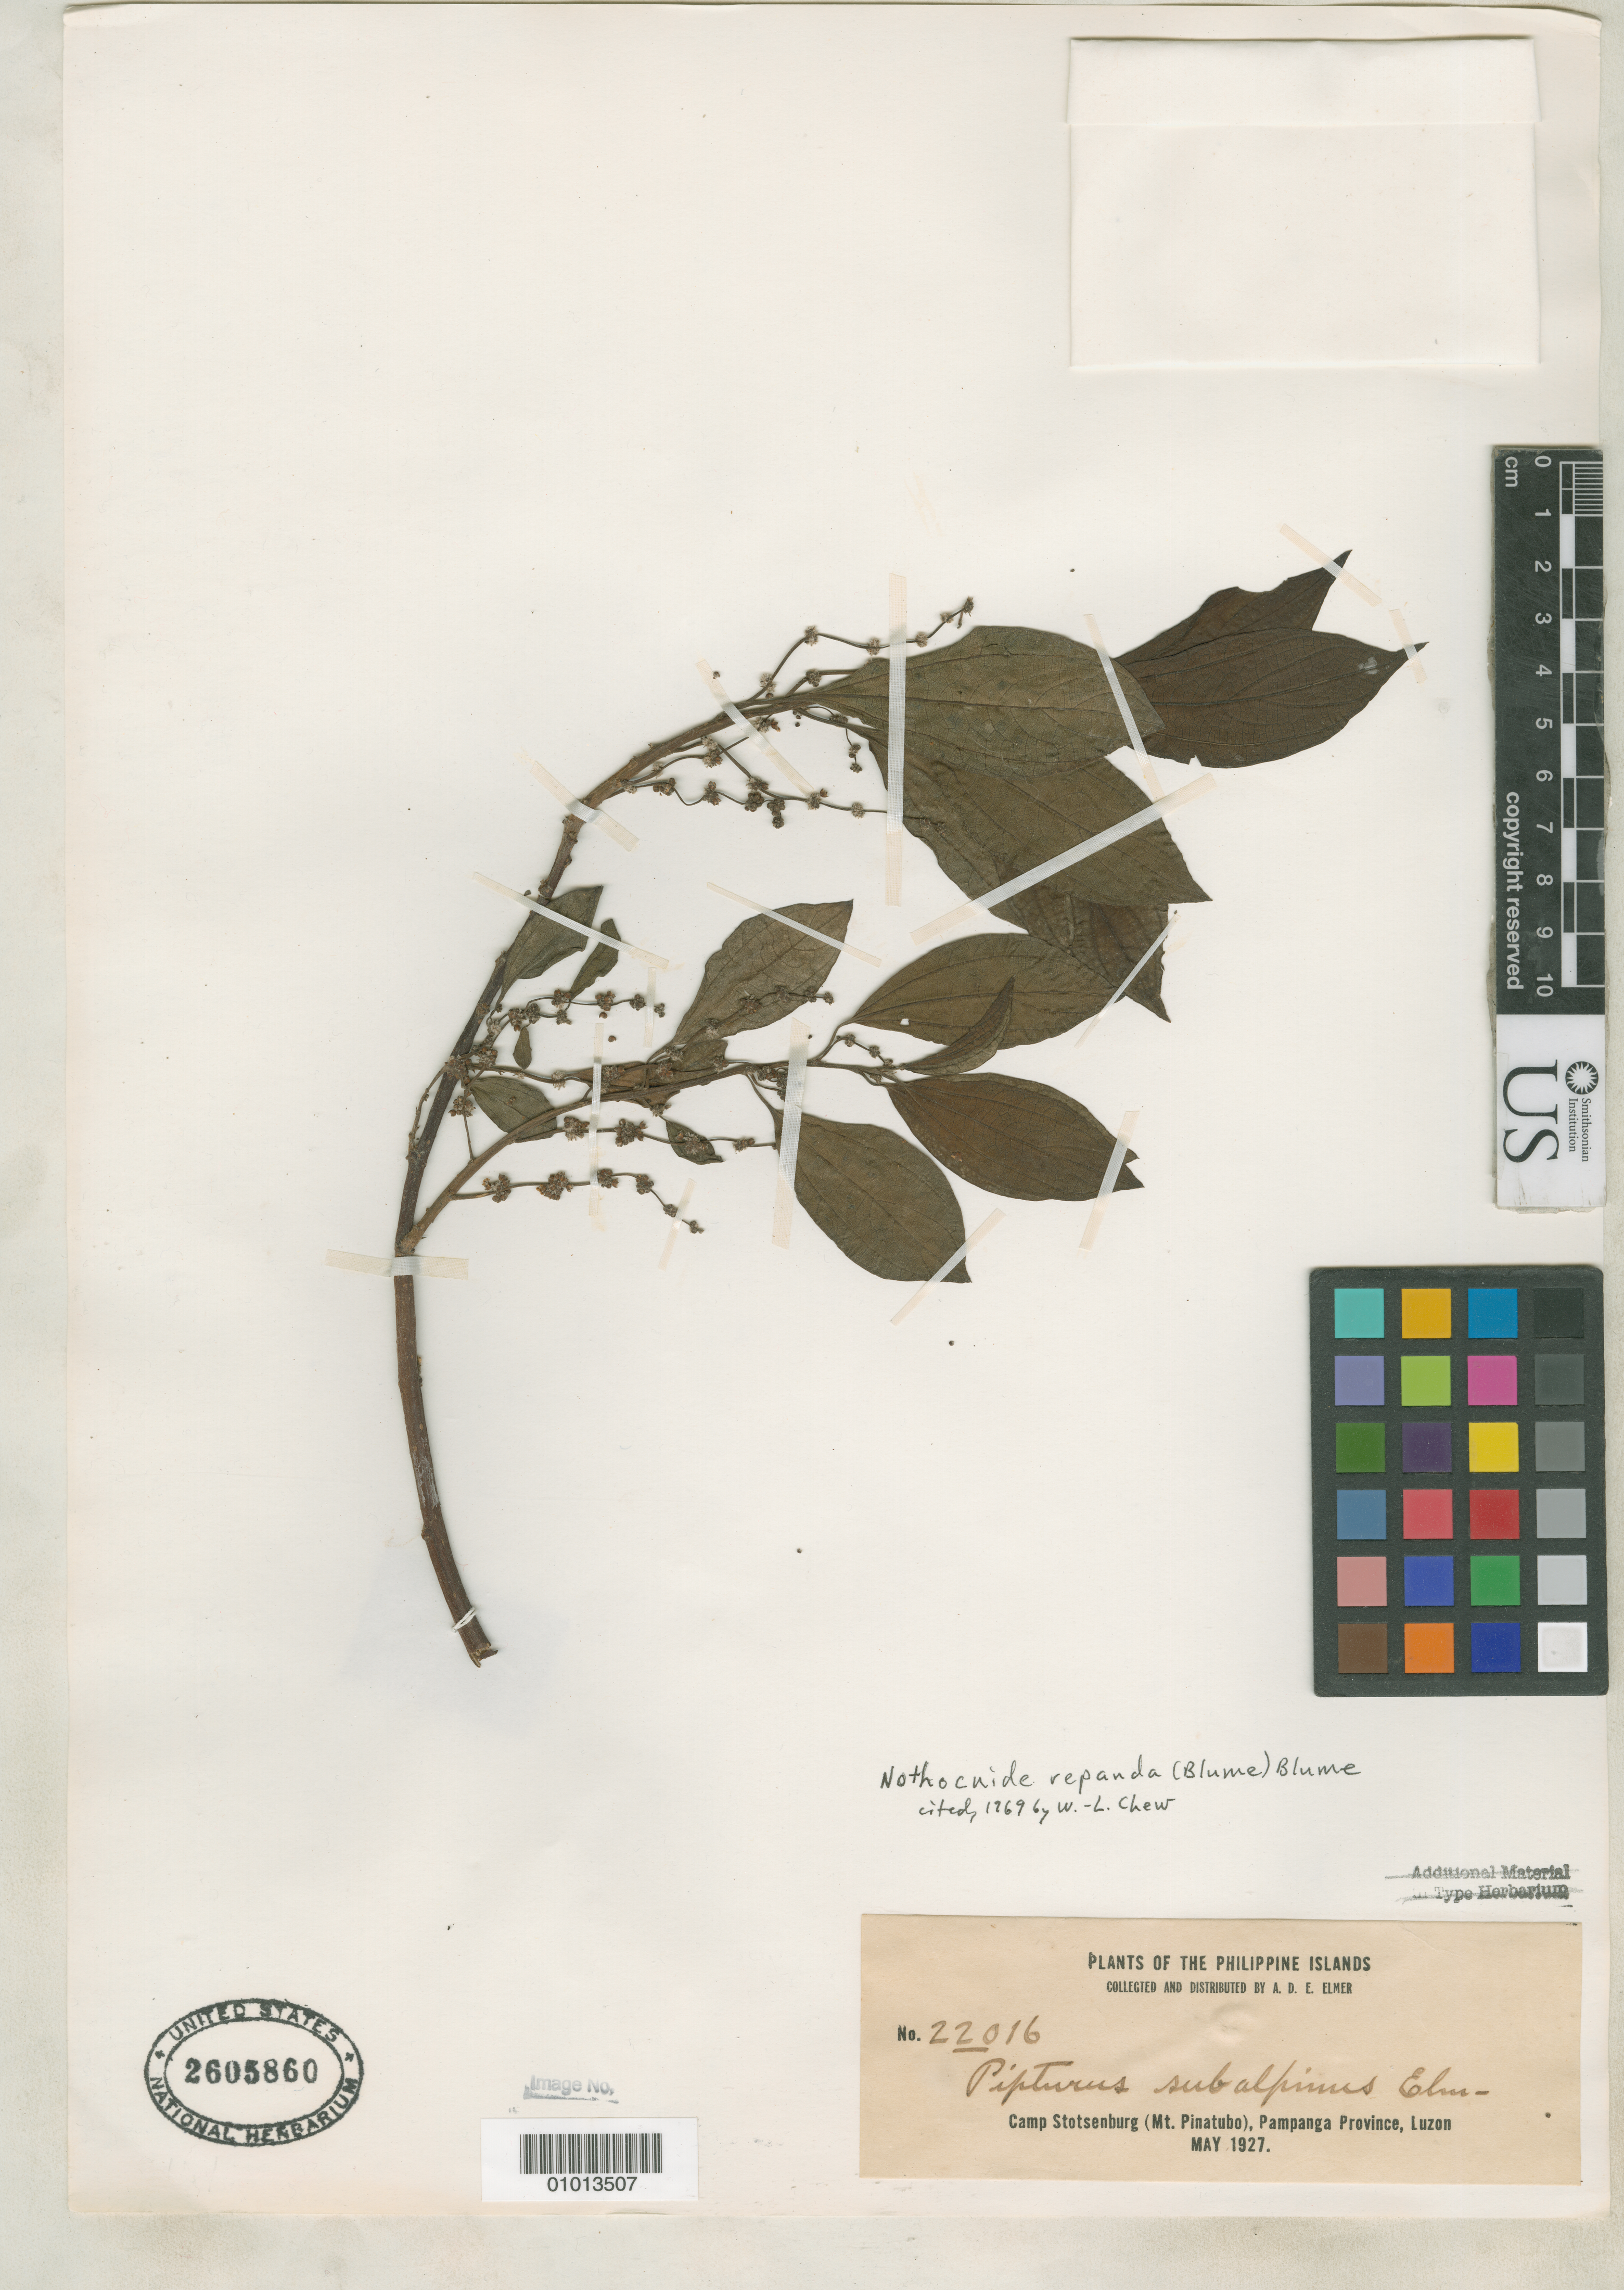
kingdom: Plantae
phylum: Tracheophyta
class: Magnoliopsida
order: Rosales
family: Urticaceae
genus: Pipturus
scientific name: Pipturus subalpinus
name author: Elmer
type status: Isotype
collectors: A. D. E. Elmer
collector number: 22016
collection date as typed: May 1927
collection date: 1927-05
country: Philippines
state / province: Central Luzon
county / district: Pampanga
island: Luzon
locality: Camp Stotsenburg (Mt. Pinatubo), Luzon.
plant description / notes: Currently accepted name as cited by W.-L. Chew (1969).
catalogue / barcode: US 2605860